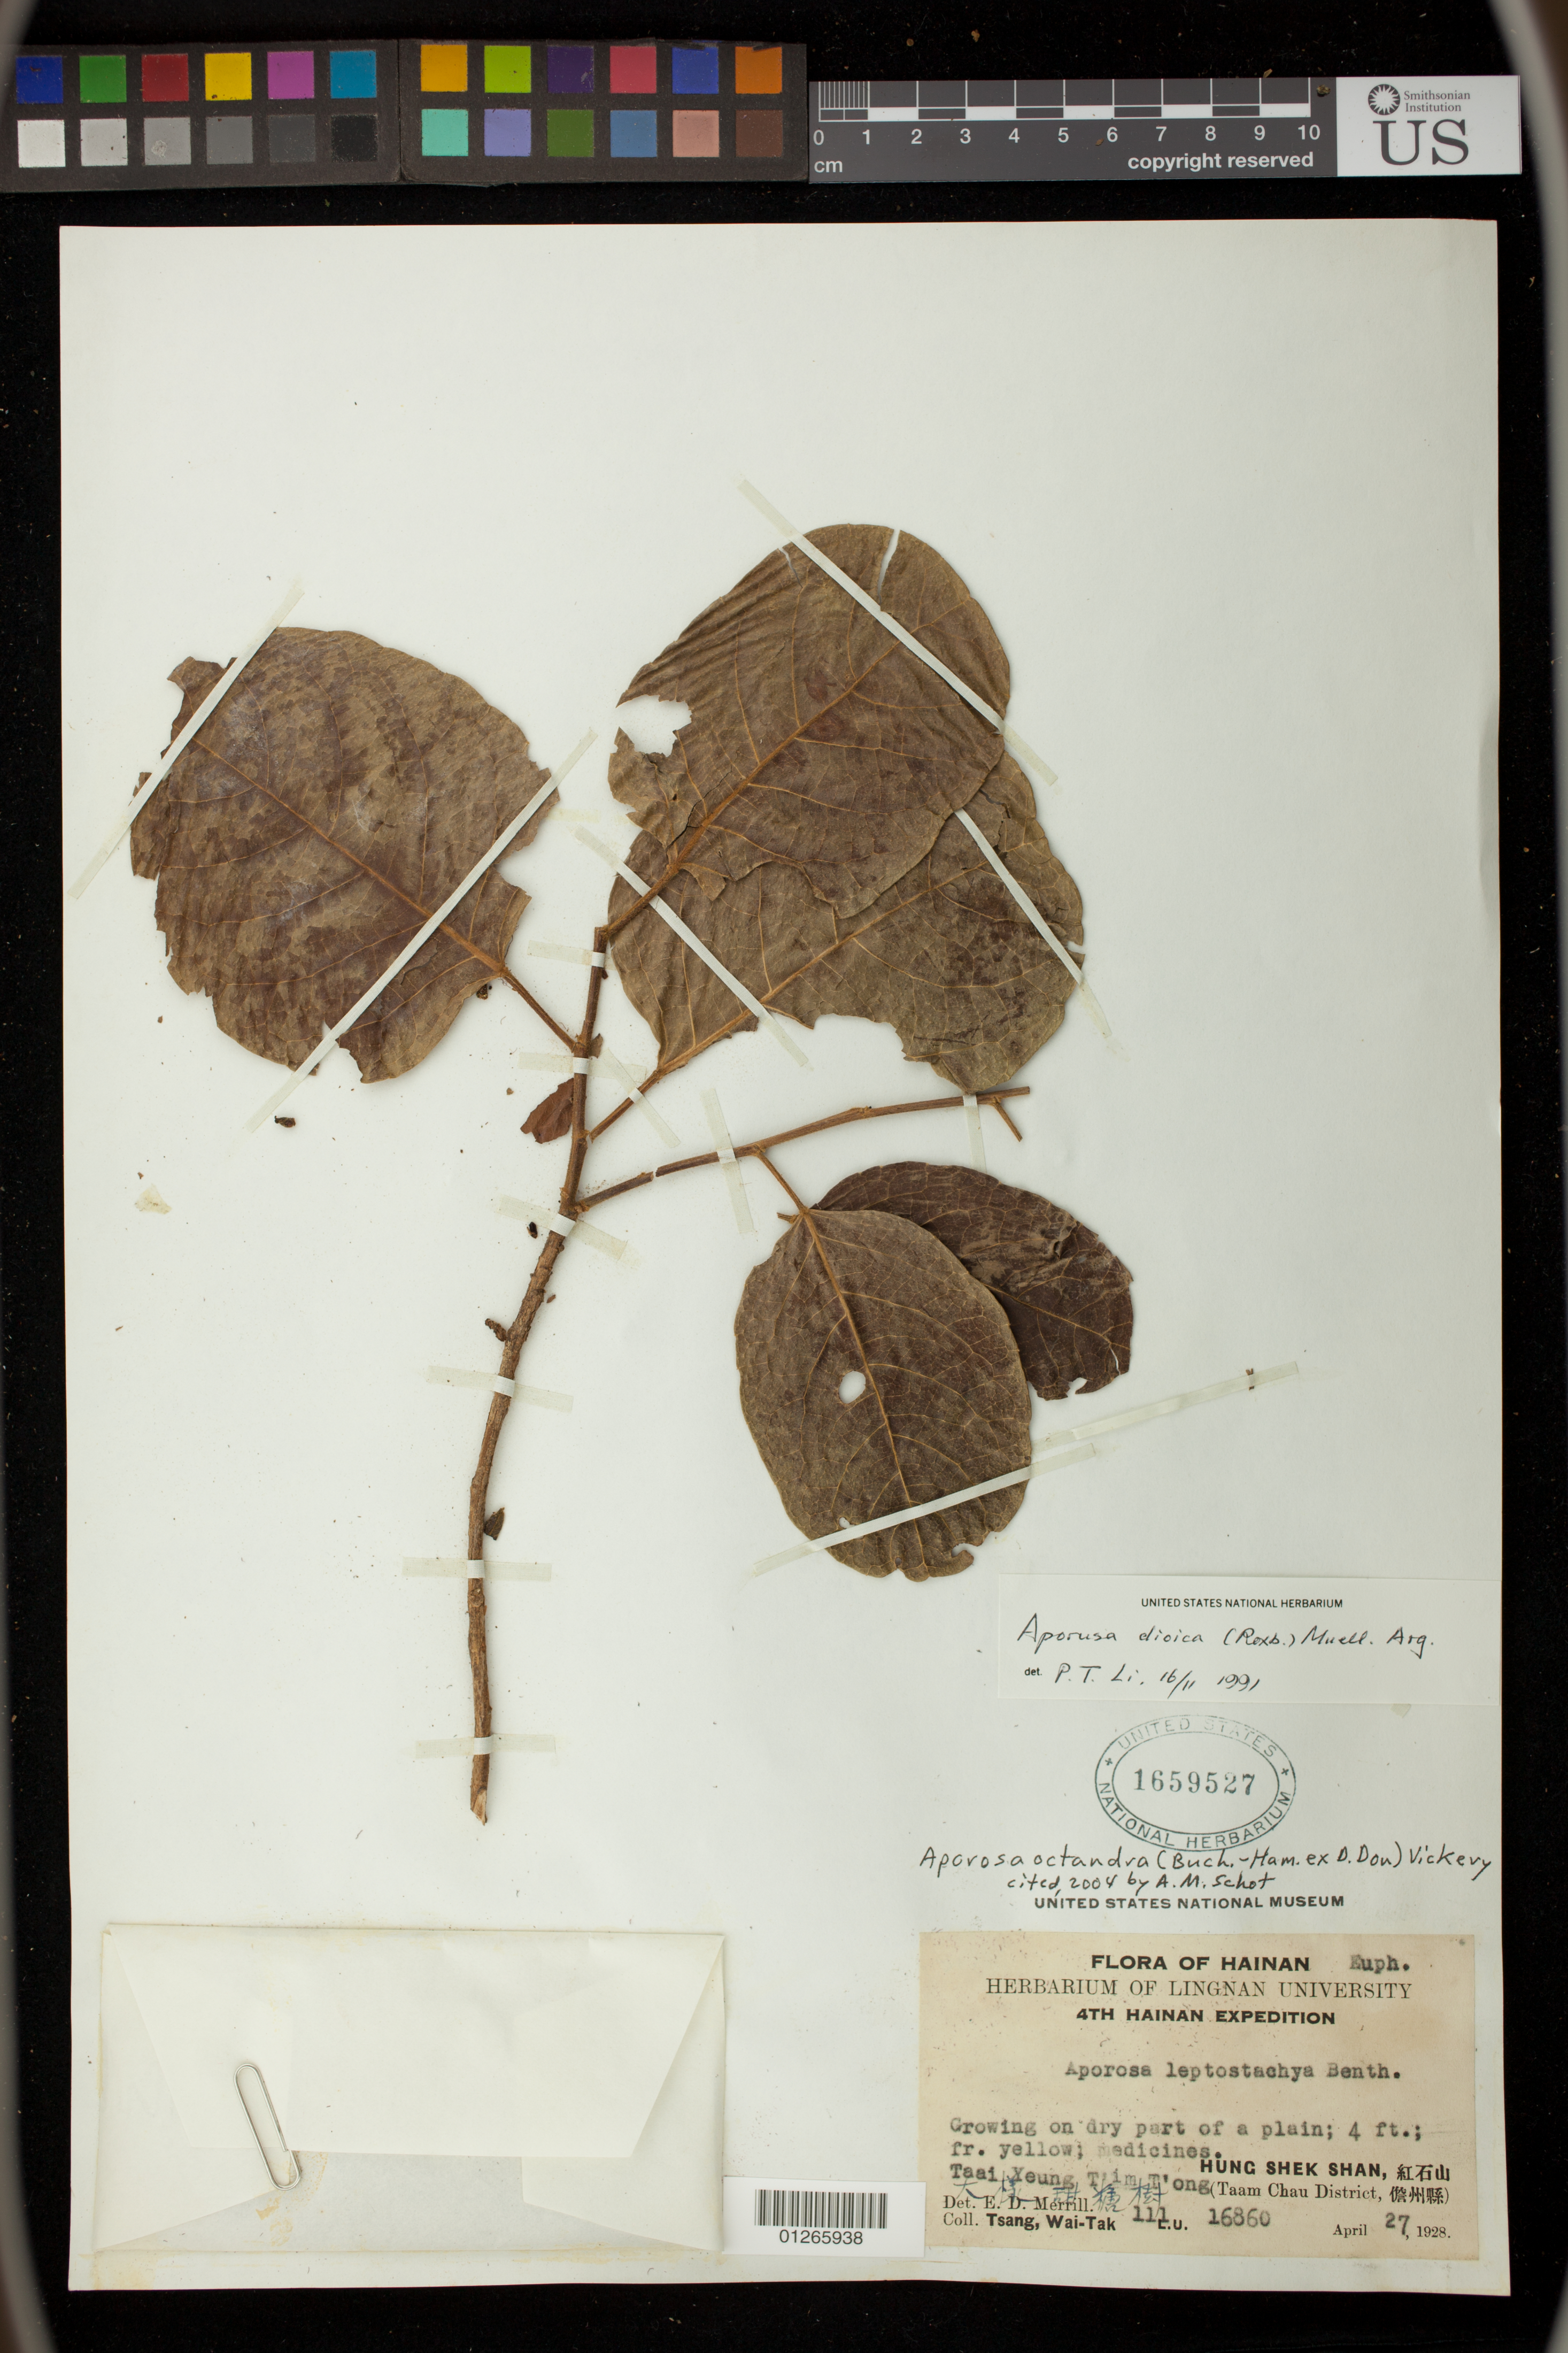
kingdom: Plantae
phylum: Tracheophyta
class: Magnoliopsida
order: Malpighiales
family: Phyllanthaceae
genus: Aporosa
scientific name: Aporosa octandra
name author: (Buch.-Ham. & D. Don) Vickery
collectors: W. T. Tsang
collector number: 16860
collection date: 1928-04-27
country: China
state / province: Hainan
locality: Hung Shek Shan, Taai Xeung T'im T'ong (Taam Chau District)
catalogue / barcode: US 1659527